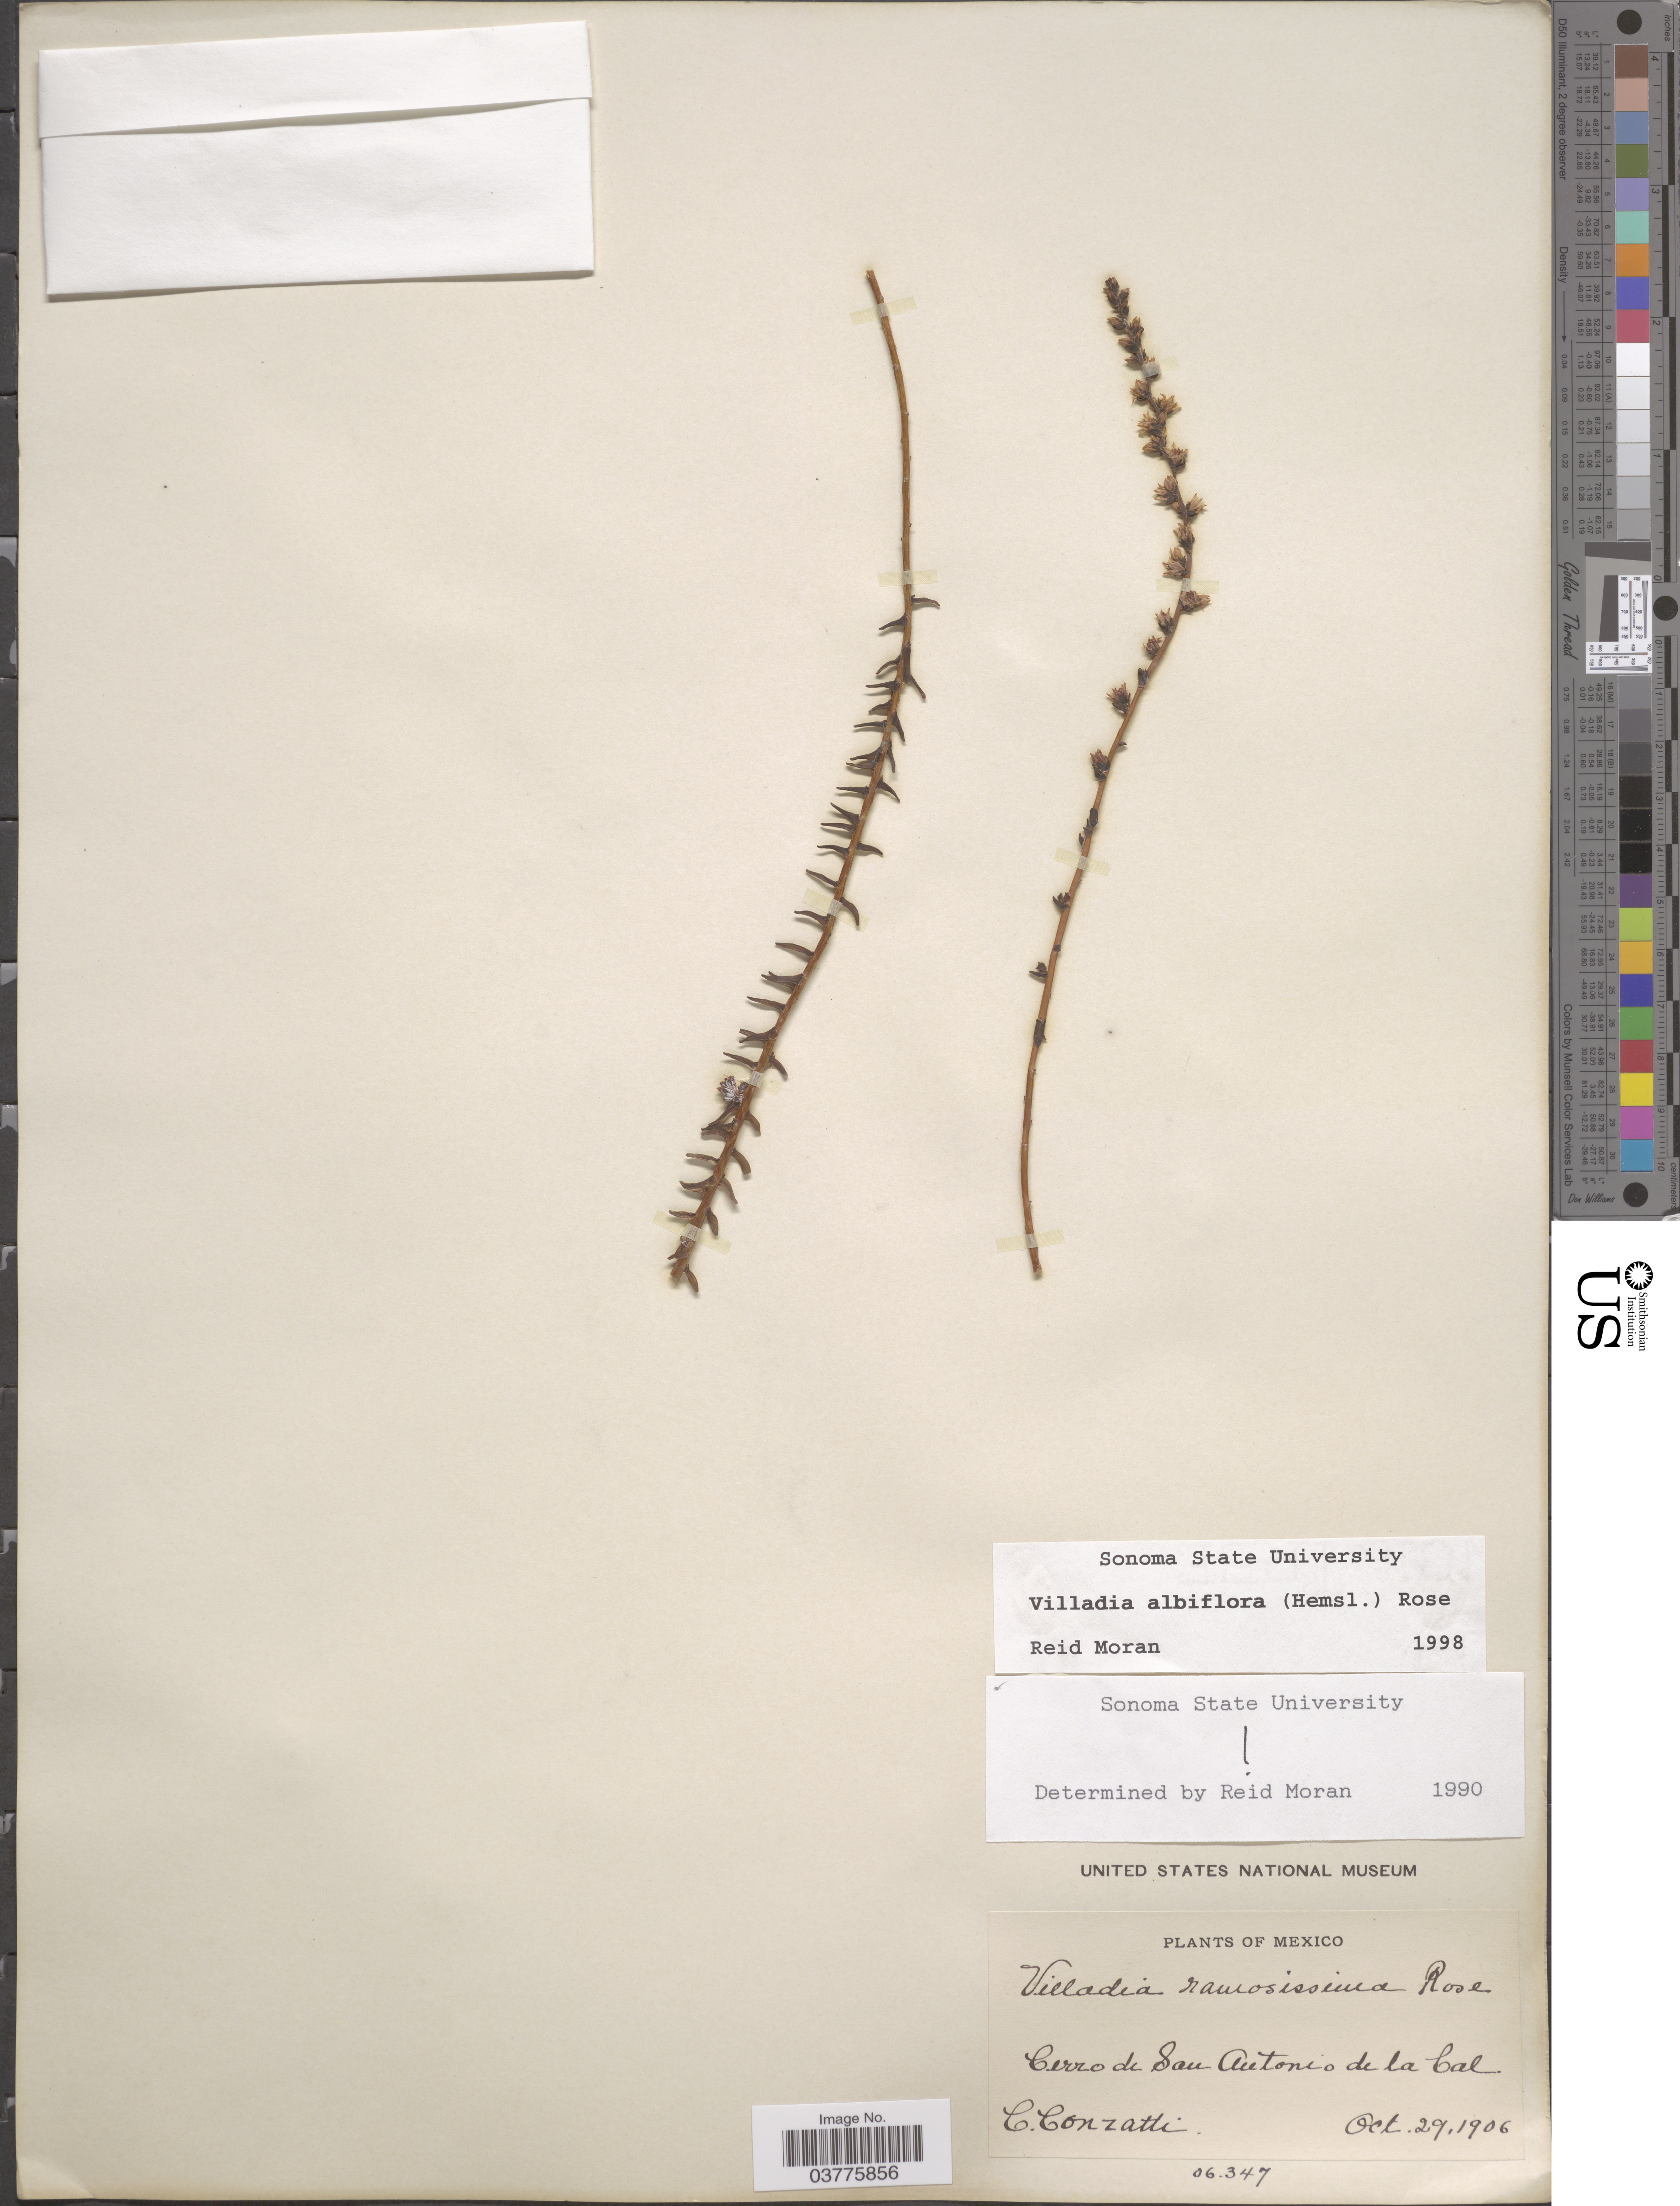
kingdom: Plantae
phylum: Tracheophyta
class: Magnoliopsida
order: Saxifragales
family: Crassulaceae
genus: Villadia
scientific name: Villadia albiflora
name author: (Hemsl.) Rose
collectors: C. Conzatti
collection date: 1906-10-29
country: Mexico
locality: Cerro de San Antonio de la Cal.